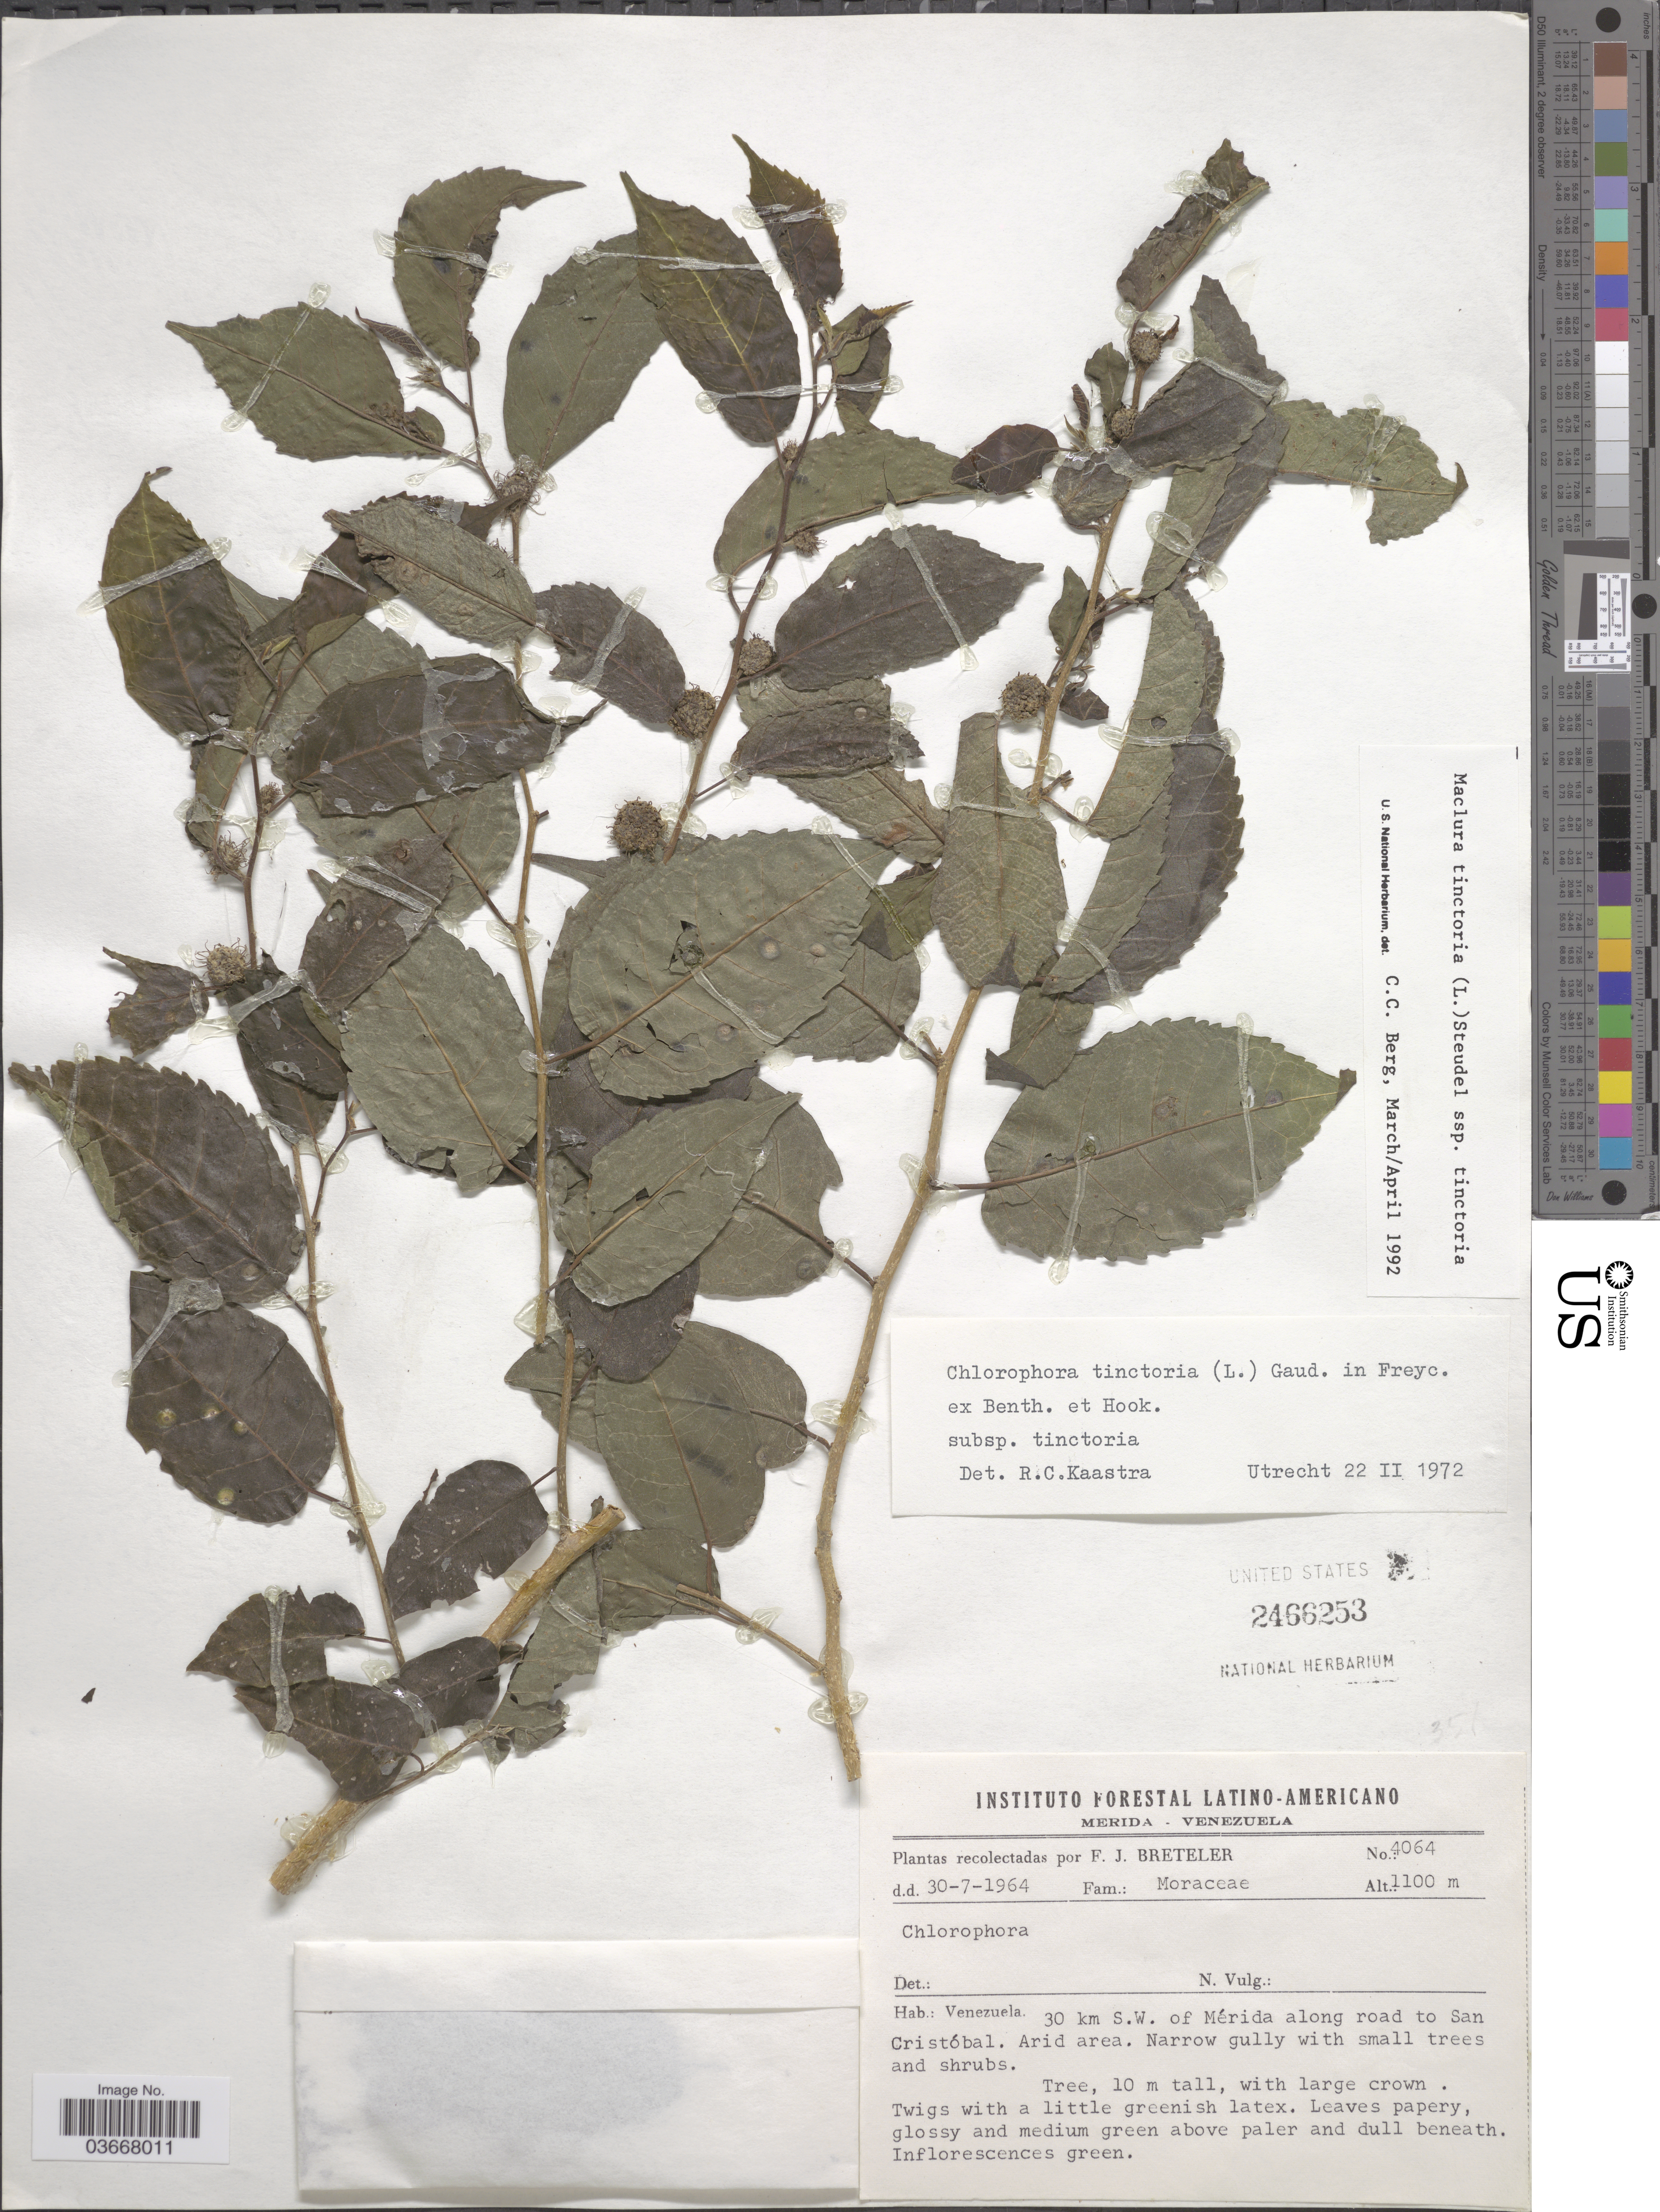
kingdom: Plantae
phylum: Tracheophyta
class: Magnoliopsida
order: Rosales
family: Moraceae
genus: Maclura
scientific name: Maclura tinctoria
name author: (L.) D. Don ex Steud.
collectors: F. J. Breteler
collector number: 4064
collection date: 1964-07-30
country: Venezuela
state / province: Merida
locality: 30 km S.W. of Mérida along road to San Cristóbal. Arid area.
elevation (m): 1100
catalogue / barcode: US 2466253